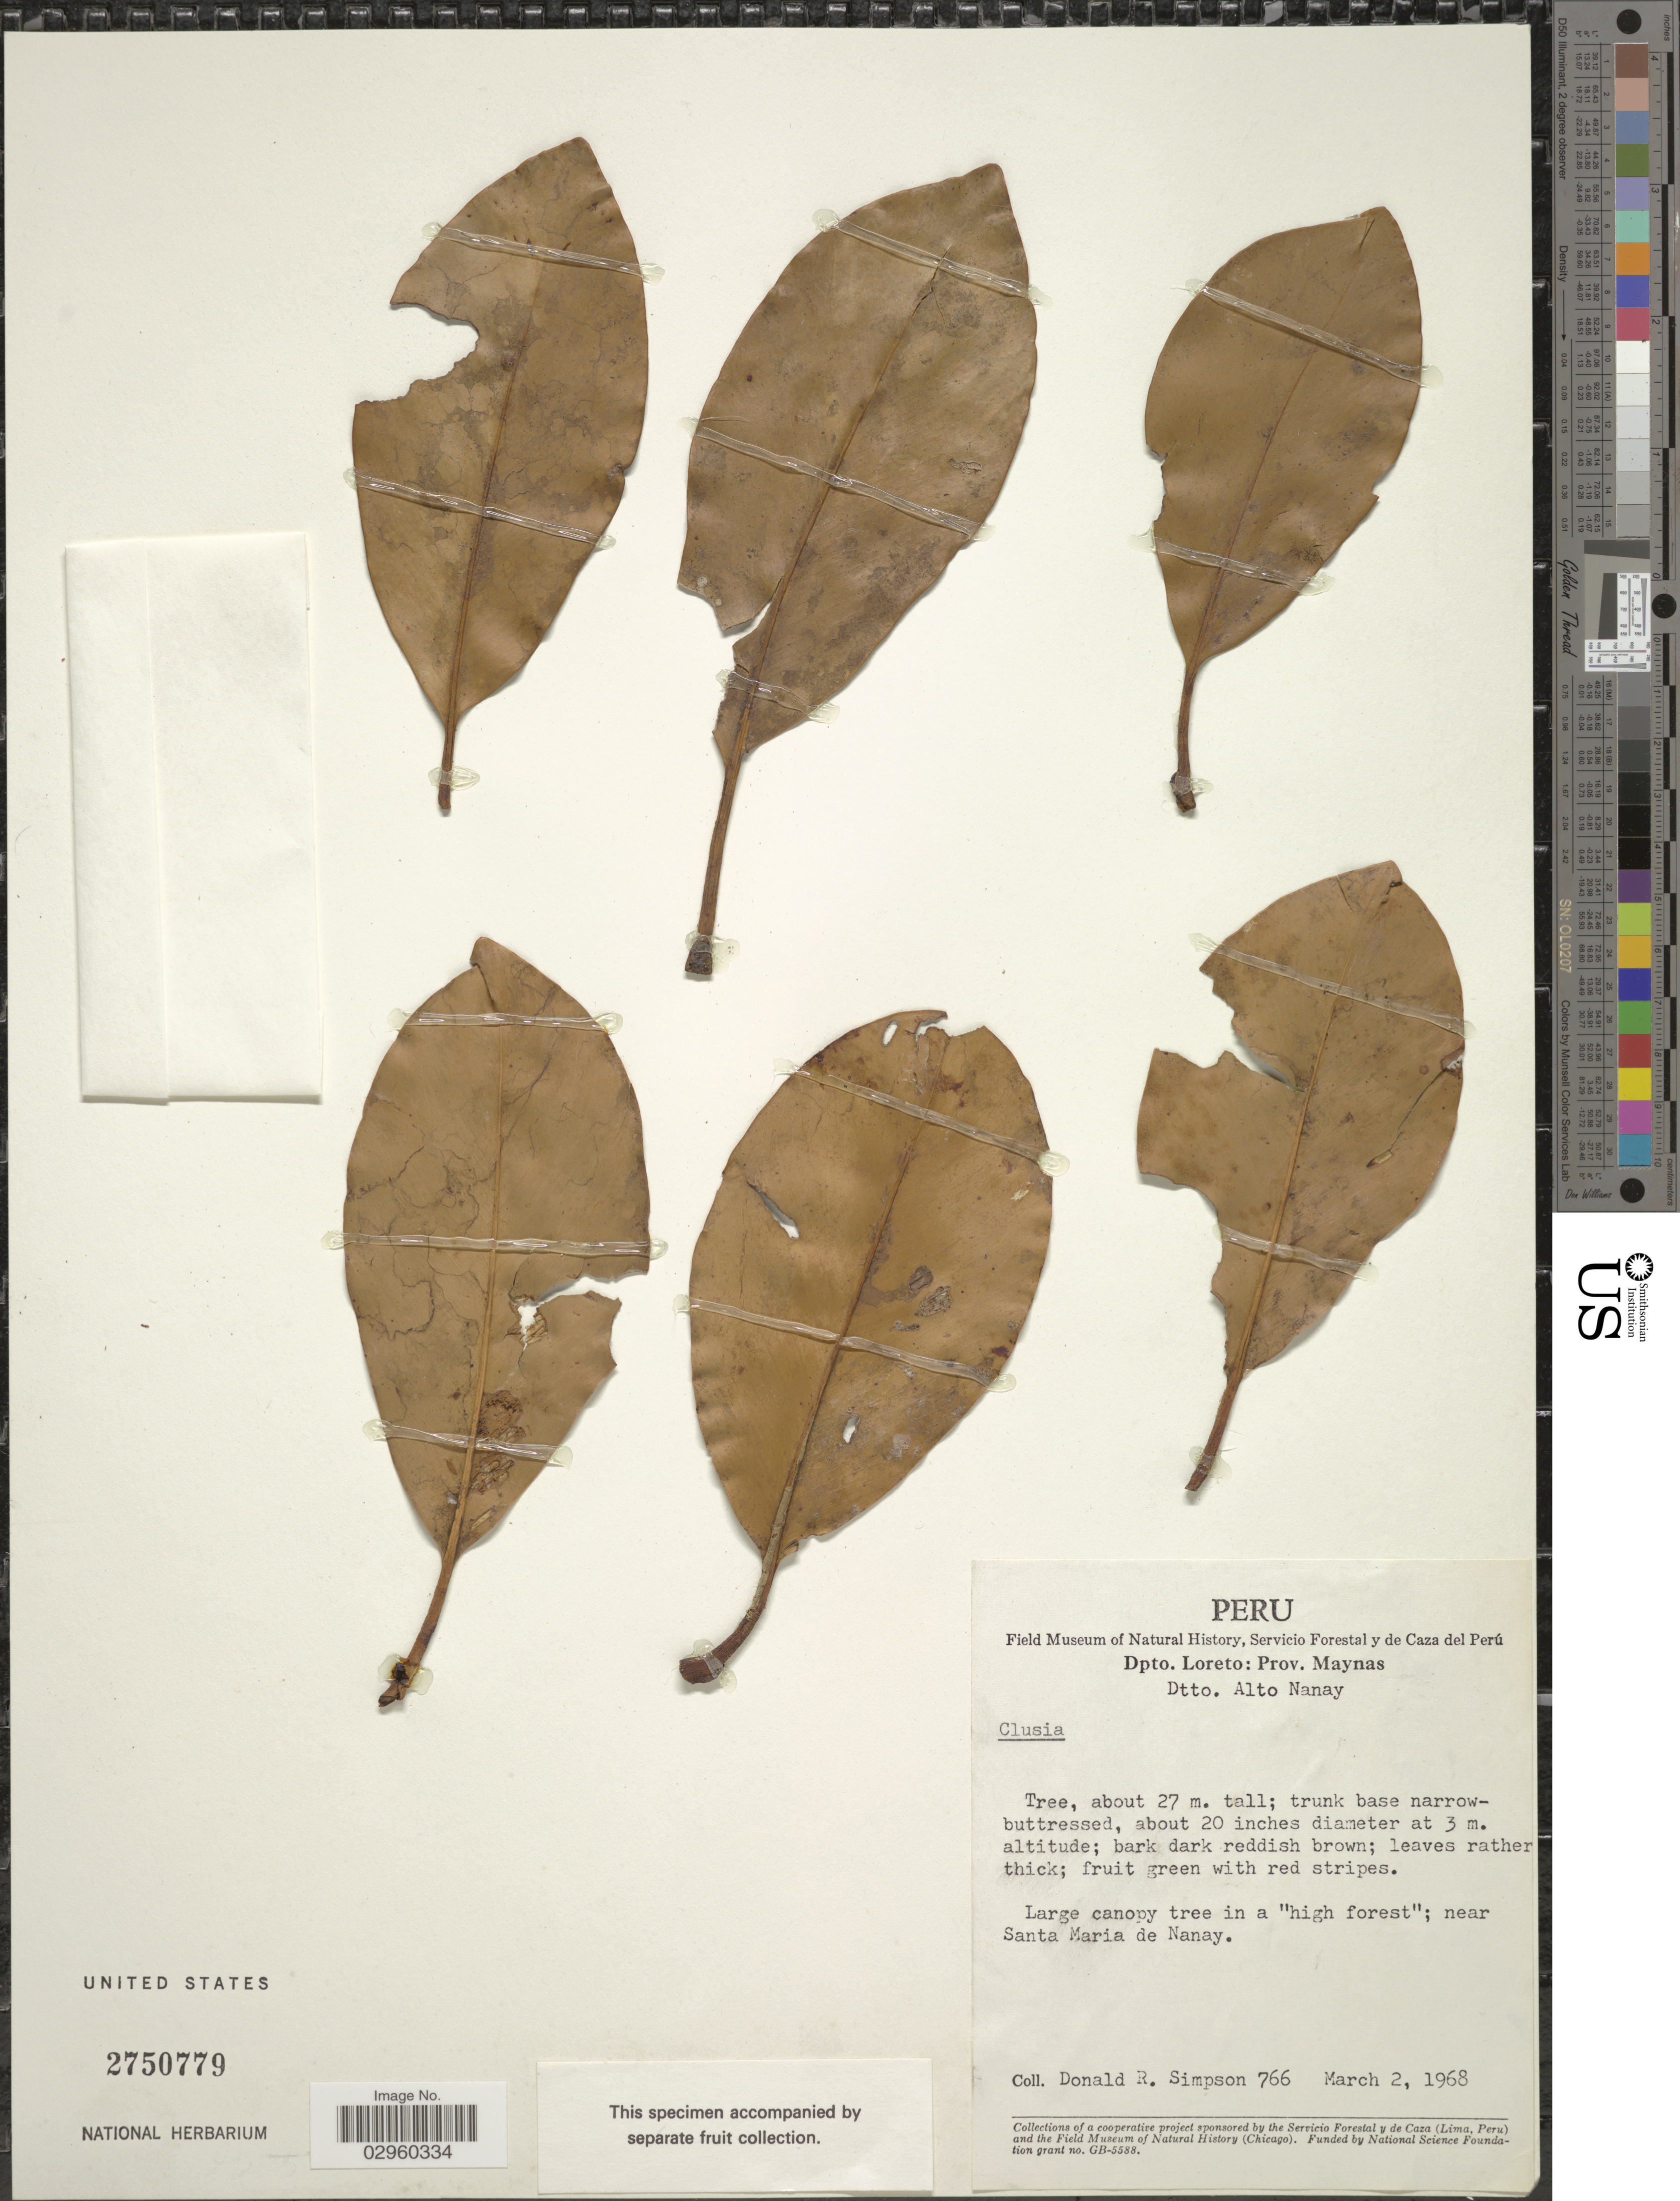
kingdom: Plantae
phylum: Tracheophyta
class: Magnoliopsida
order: Malpighiales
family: Clusiaceae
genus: Clusia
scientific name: Clusia sp.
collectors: D. R. Simpson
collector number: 766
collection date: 1968-03-02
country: Peru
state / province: Loreto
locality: Dpto. Loreto: Prov. Maynas, Dtto. Alto Nanay, near Santa Maria de Nanay.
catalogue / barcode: US 2750779